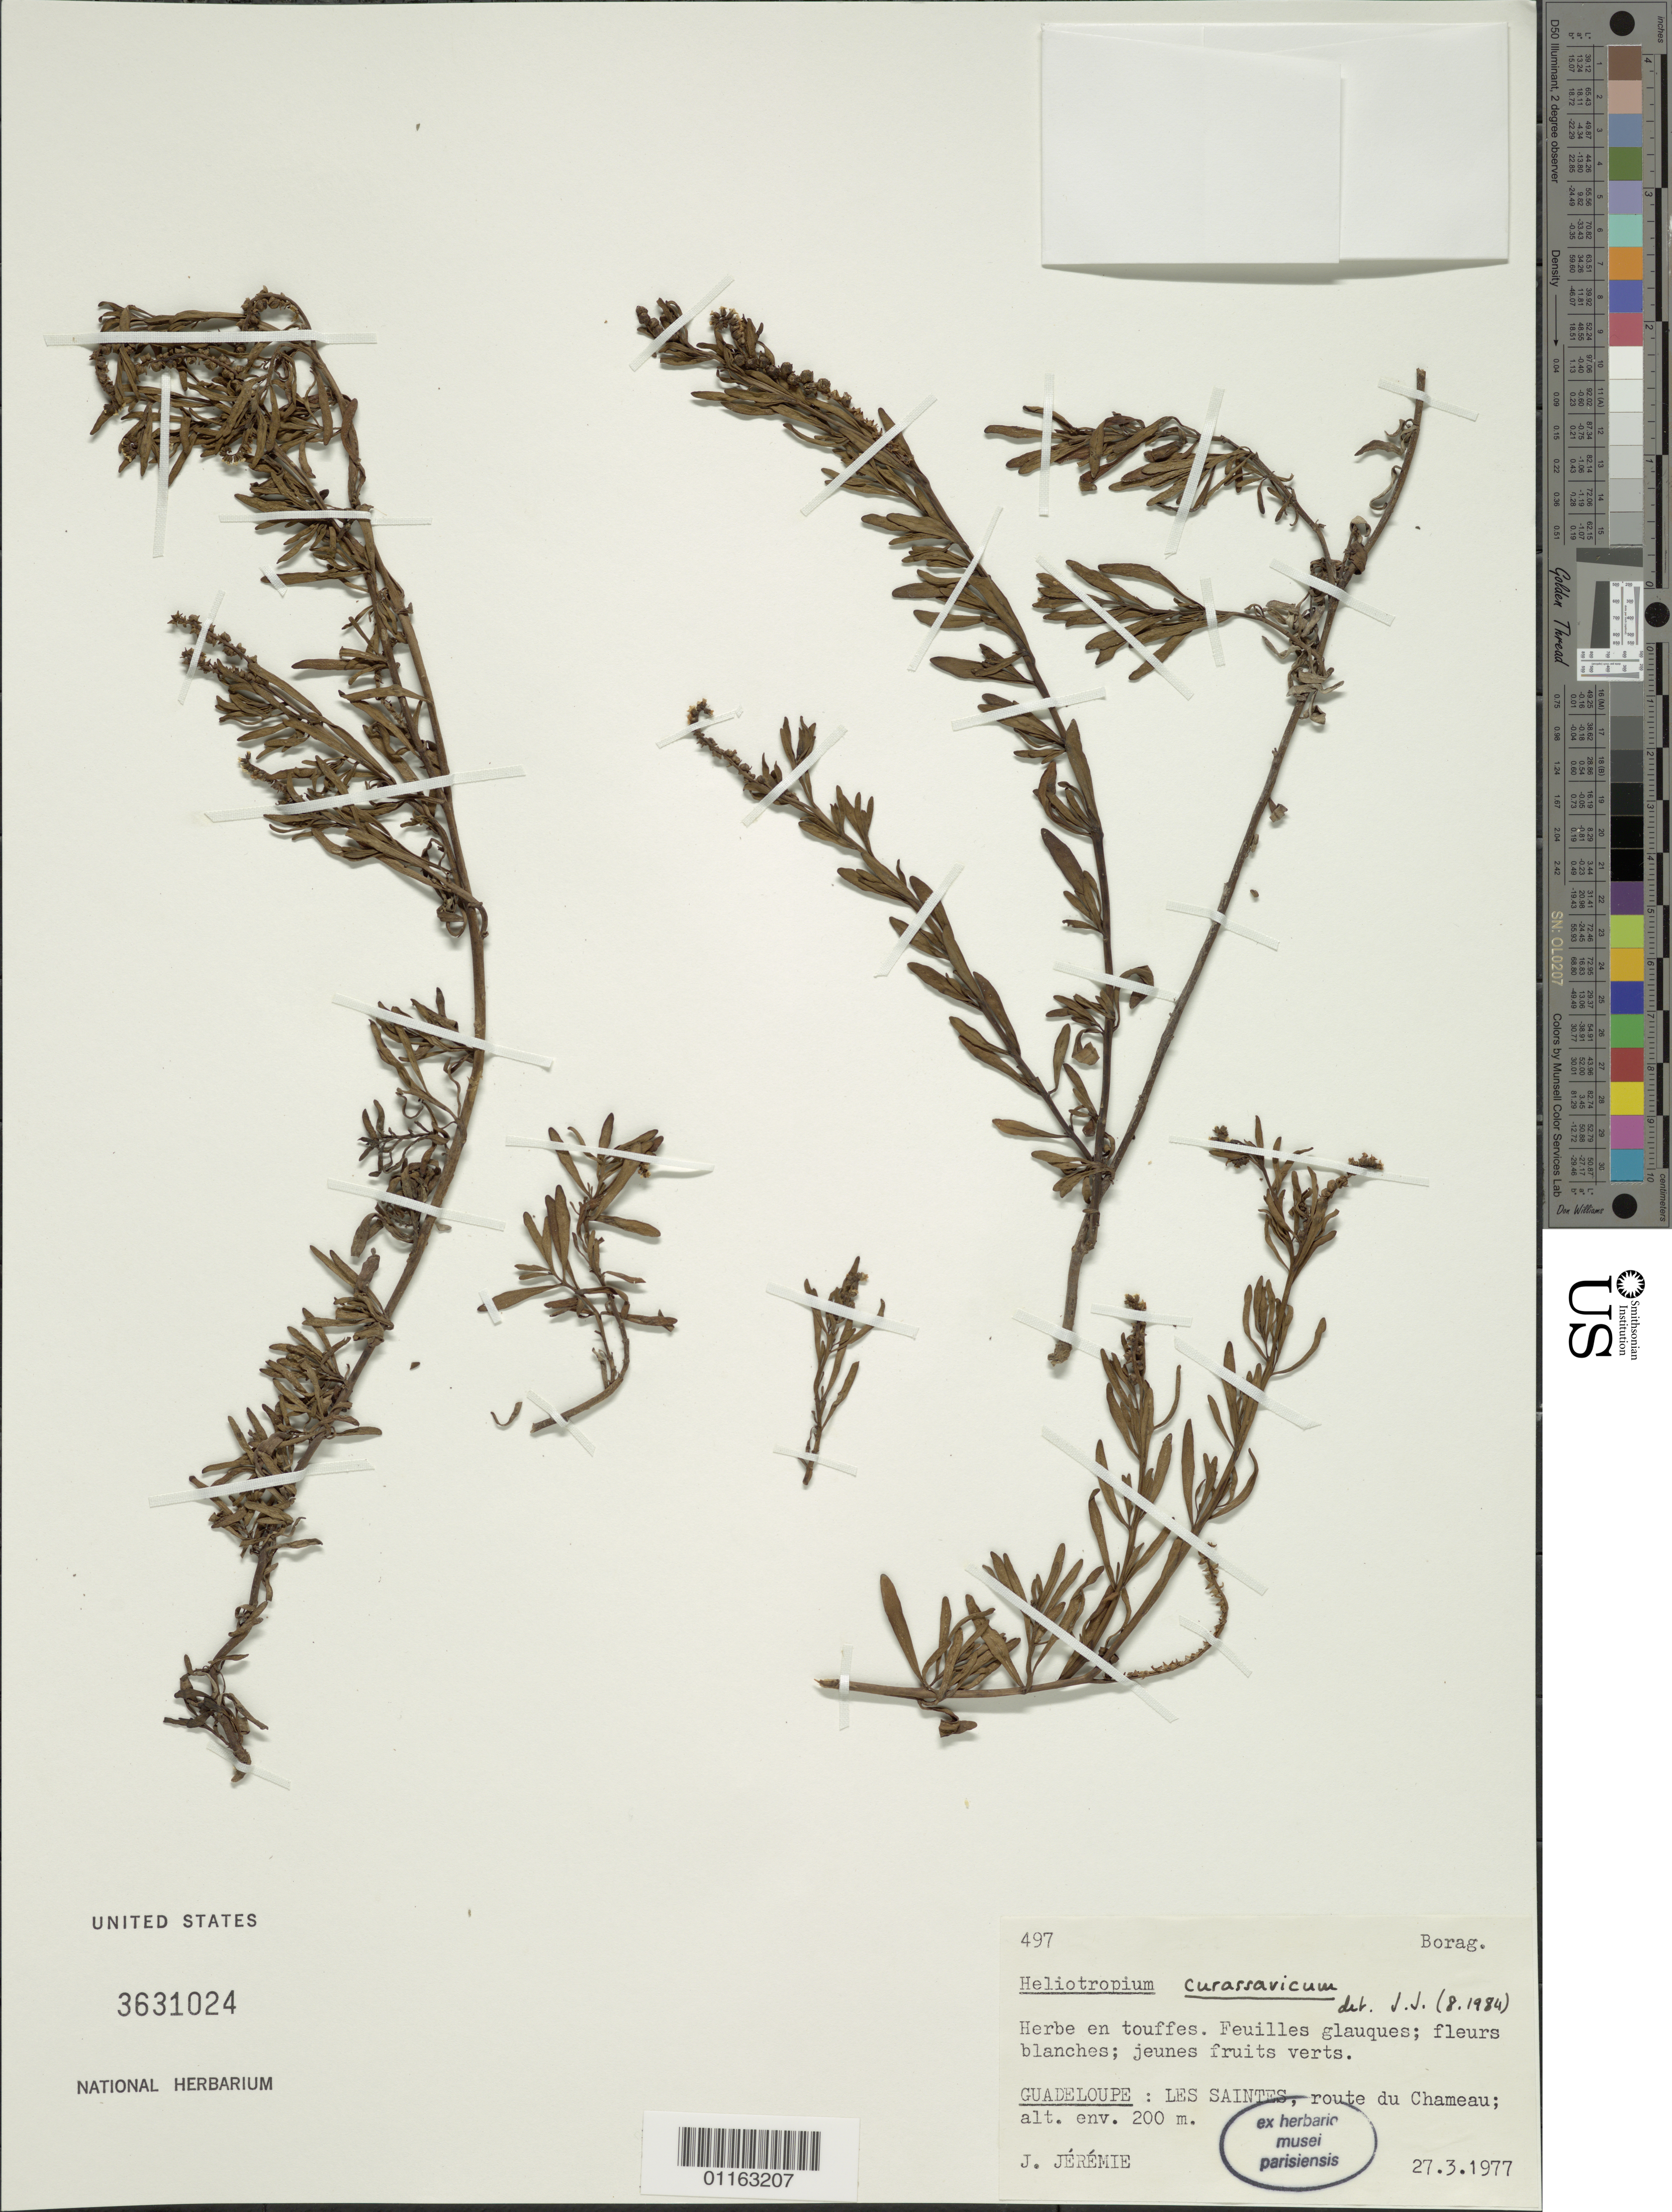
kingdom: Plantae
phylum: Tracheophyta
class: Magnoliopsida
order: Boraginales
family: Heliotropiaceae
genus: Heliotropium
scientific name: Heliotropium curassavicum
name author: L.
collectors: J. Jérémie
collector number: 497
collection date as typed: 27 Mar 1977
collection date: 1977-03-27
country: Guadeloupe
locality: Les saintes, route du Chameau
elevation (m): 200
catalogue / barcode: US 3631024